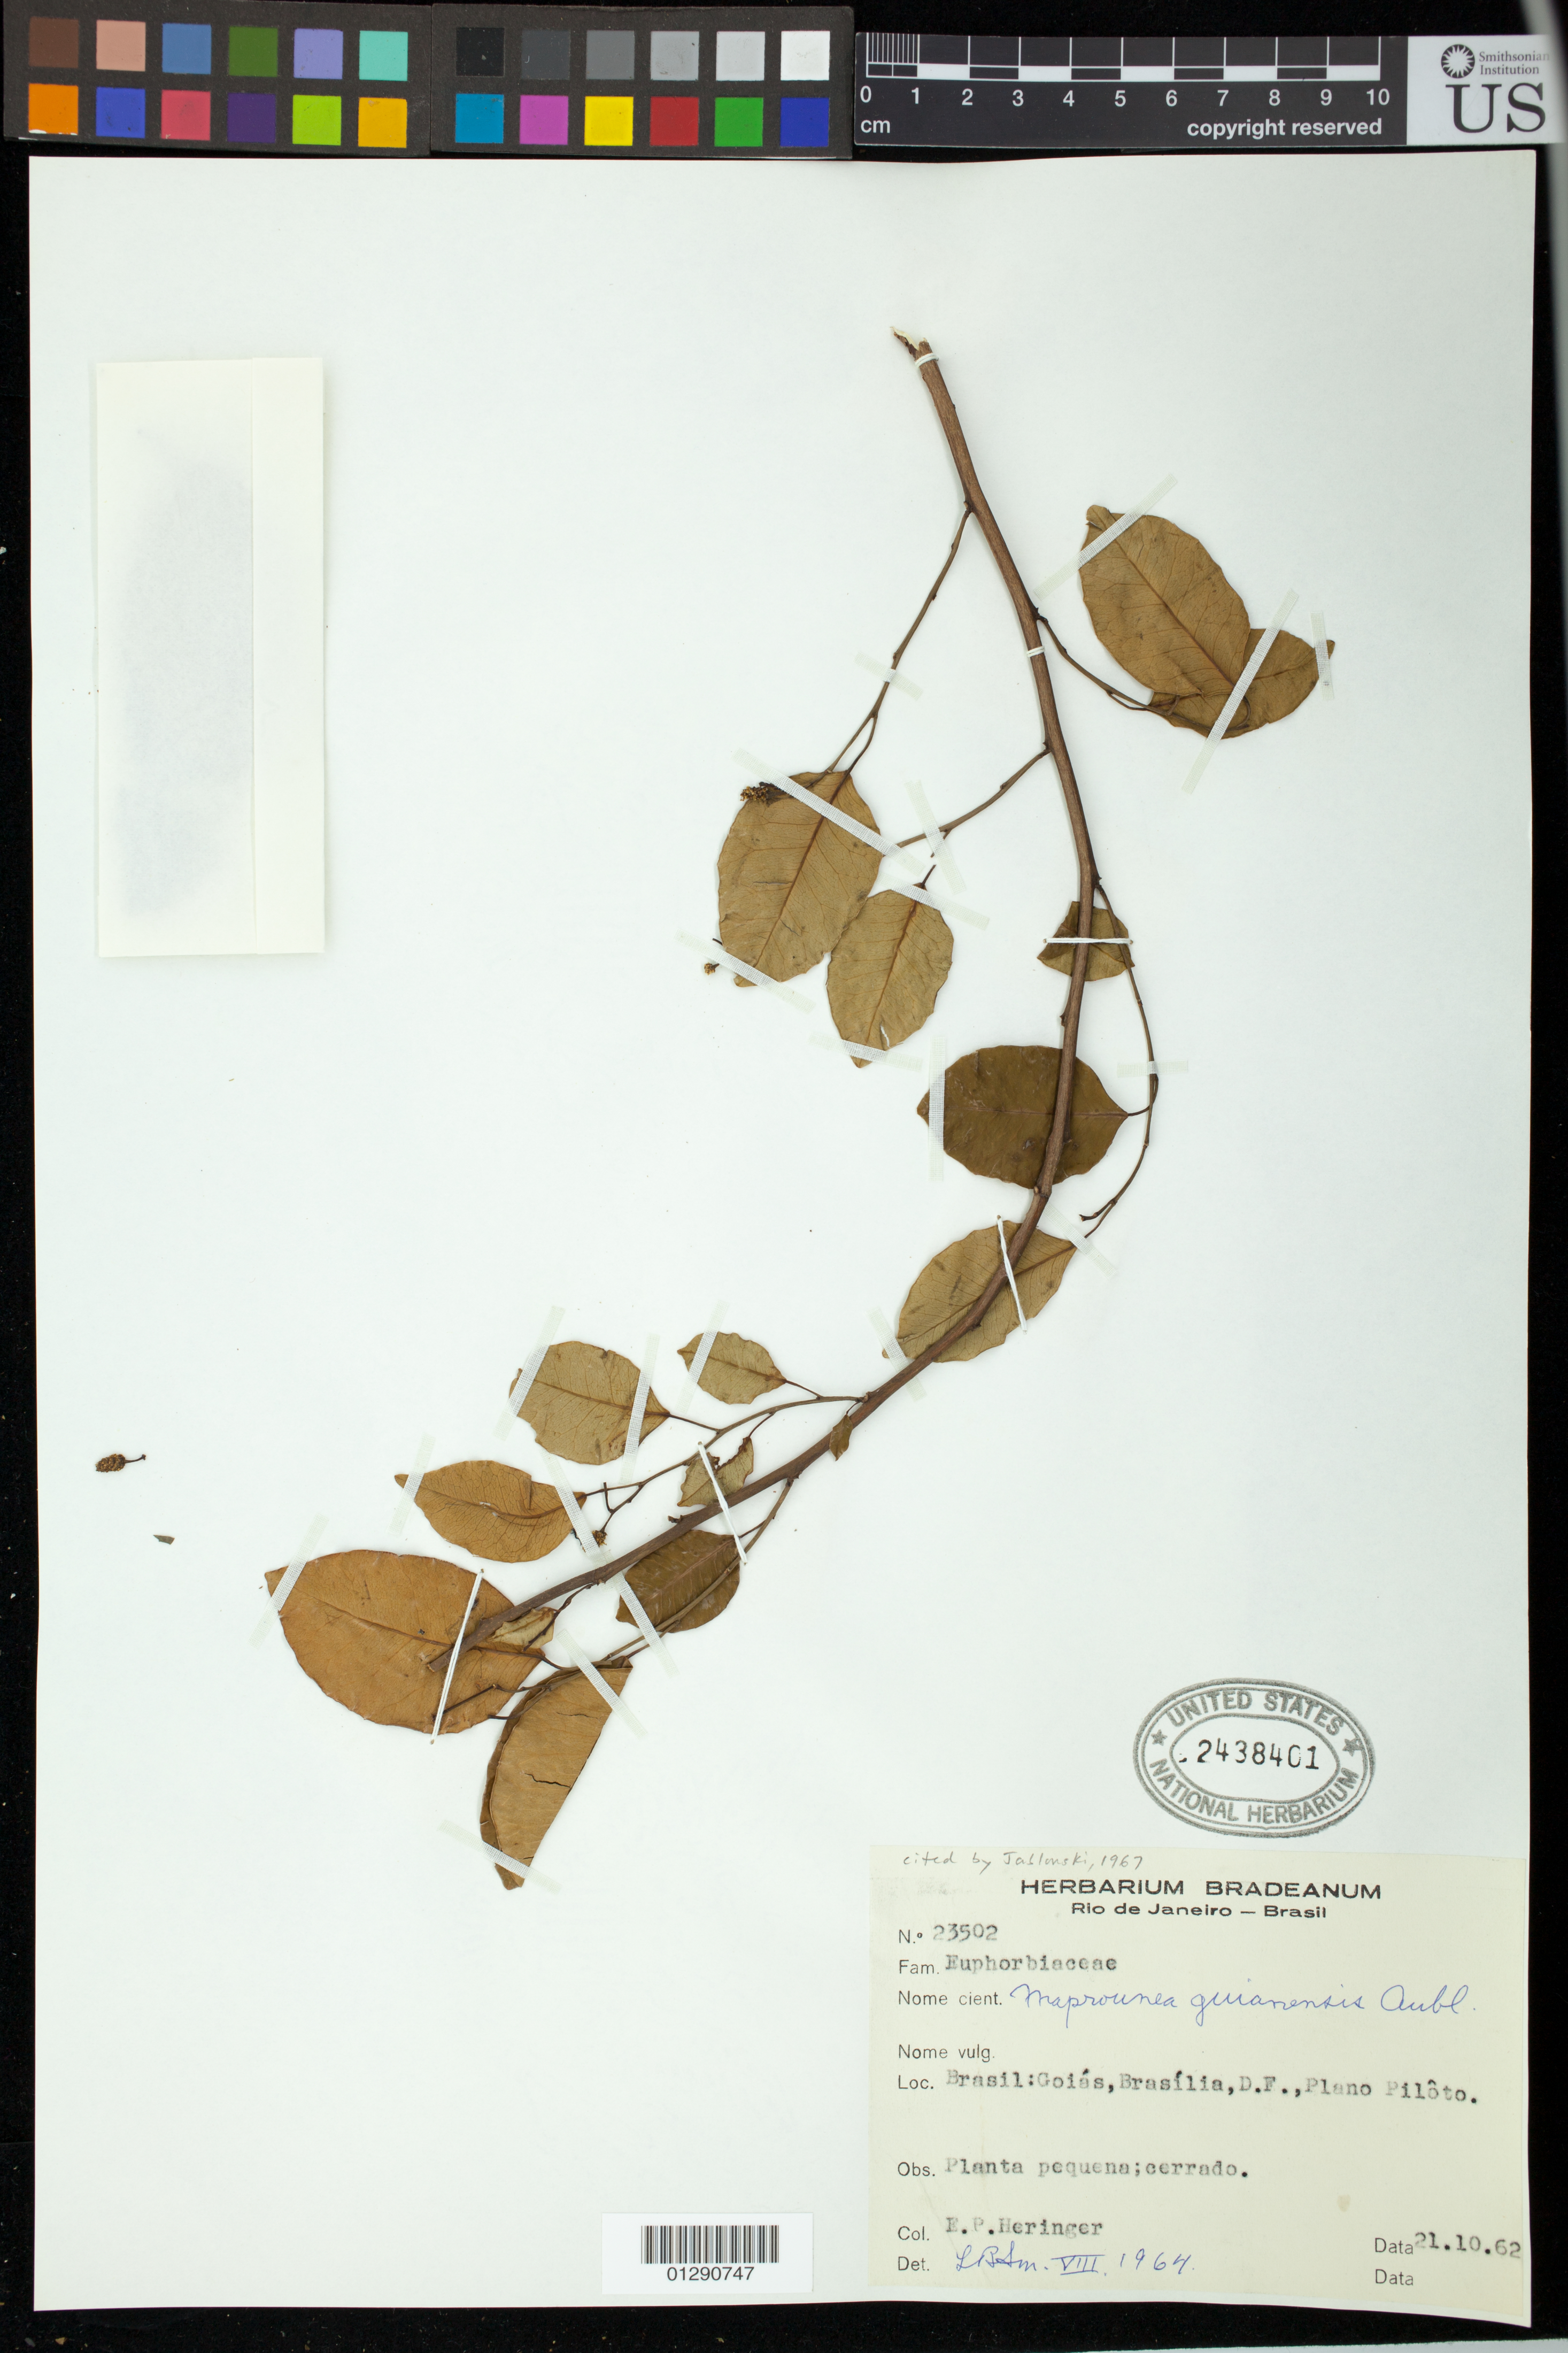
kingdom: Plantae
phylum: Tracheophyta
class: Magnoliopsida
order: Malpighiales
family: Euphorbiaceae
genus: Maprounea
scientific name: Maprounea guianensis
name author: Aubl.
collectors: E. P. Heringer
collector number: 23502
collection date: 1962-10-21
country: Brazil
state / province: Goias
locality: Brasilia, D.F., Plano Piloto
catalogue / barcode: US 2438401